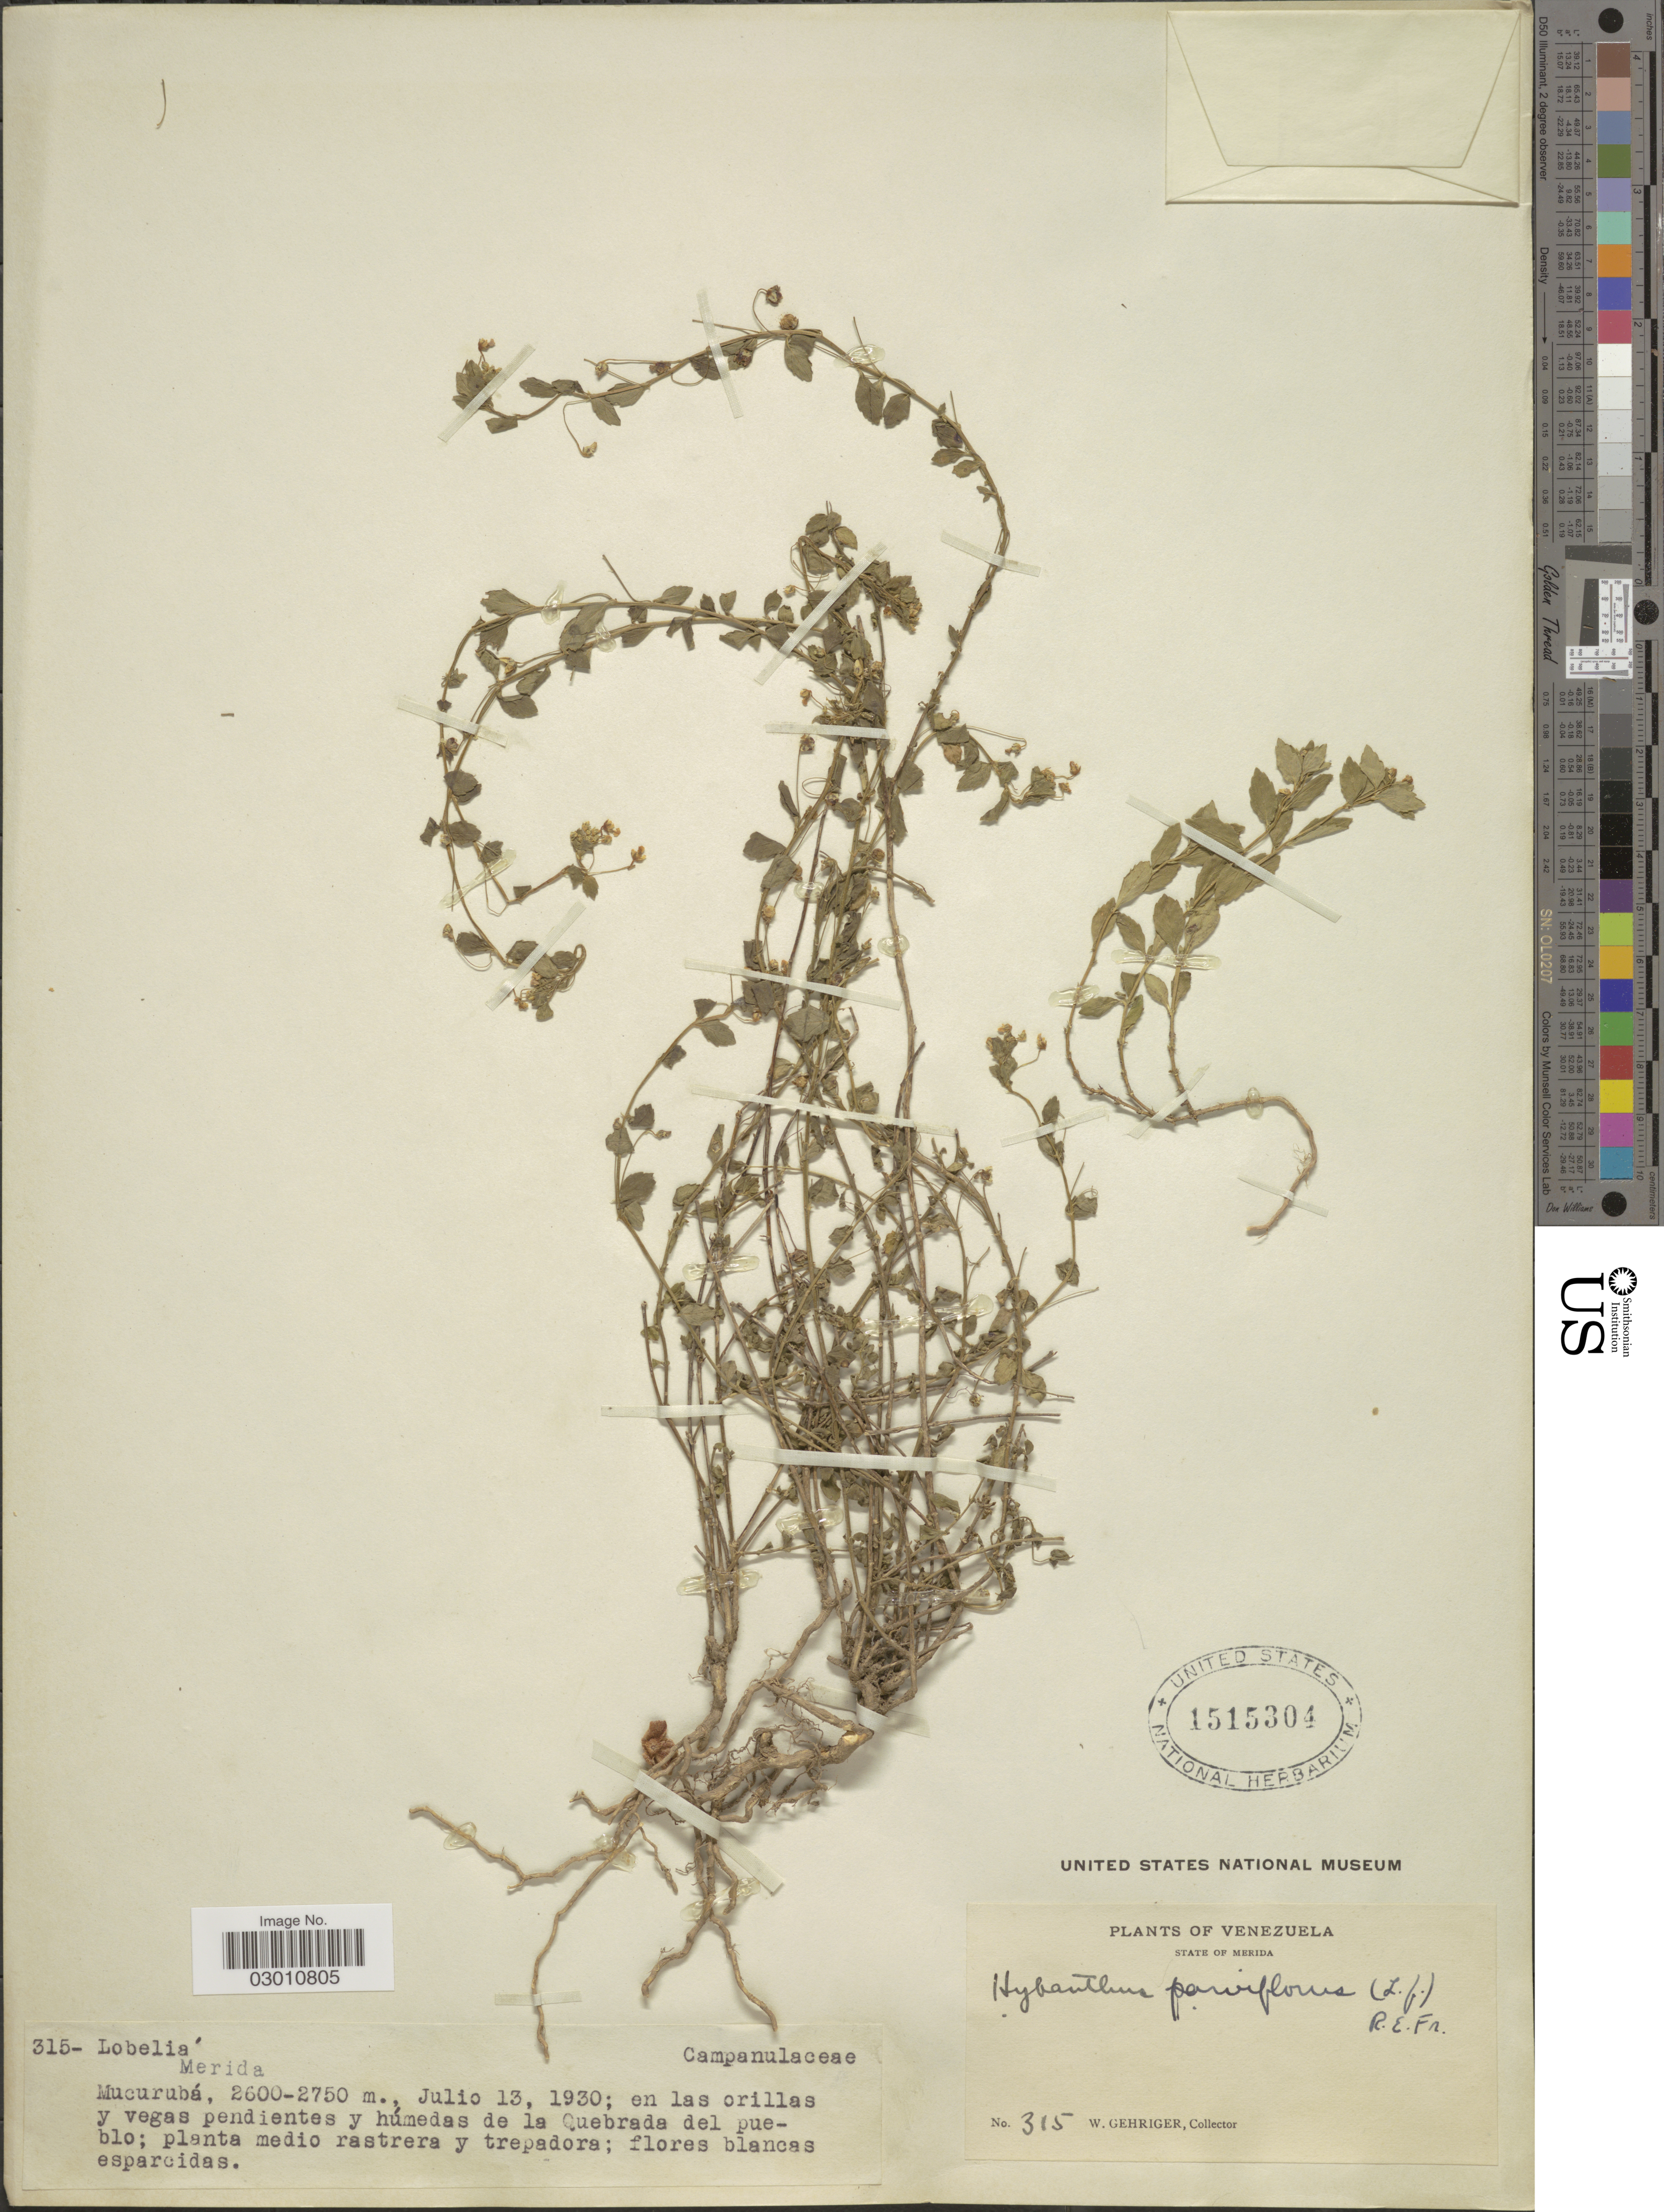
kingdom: Plantae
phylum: Tracheophyta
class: Magnoliopsida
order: Malpighiales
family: Violaceae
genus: Pombalia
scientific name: Pombalia parviflora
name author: (L. f.) Paula-Souza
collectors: W. Gehriger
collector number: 315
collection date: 1930-07-13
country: Venezuela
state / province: Mérida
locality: Lobeliá.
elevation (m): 2600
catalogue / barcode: US 1515304